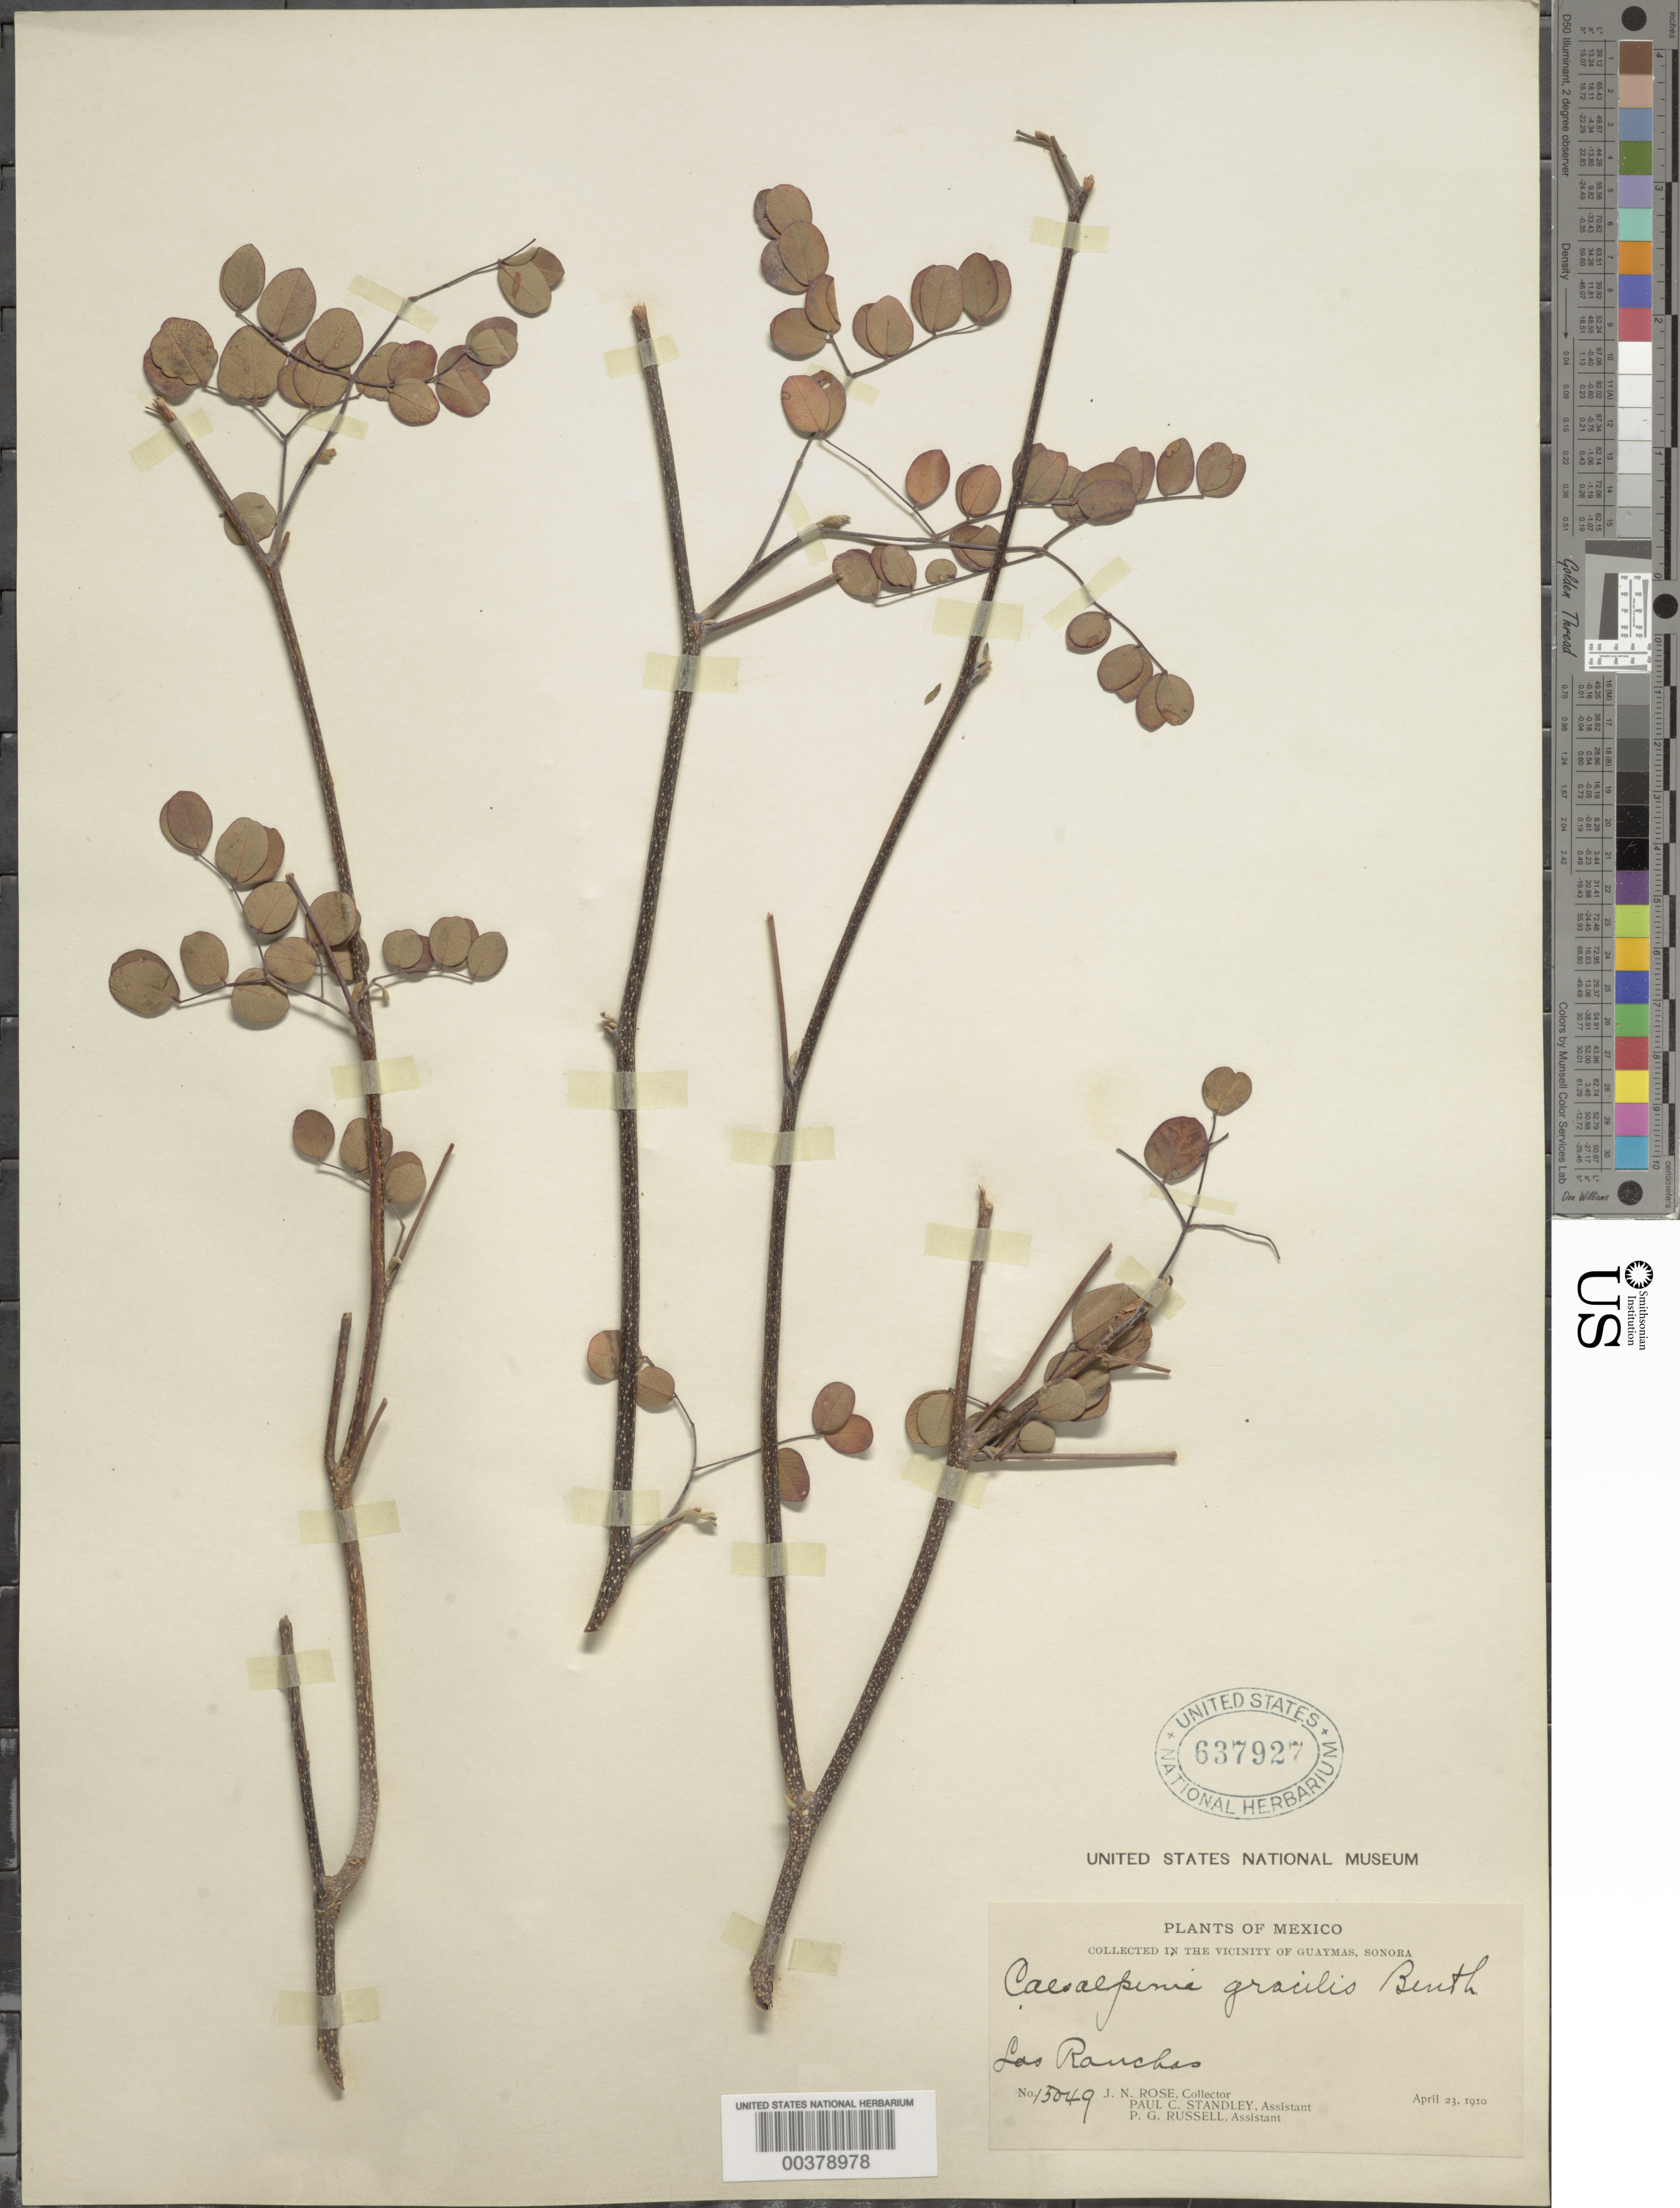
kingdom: Plantae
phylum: Tracheophyta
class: Magnoliopsida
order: Fabales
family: Fabaceae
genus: Coulteria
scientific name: Coulteria pumila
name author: (Britton & Rose) Sotuyo & G.P. Lewis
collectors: J. N. Rose, P. C. Standley & P. G. Russell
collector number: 15049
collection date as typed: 23 Apr 1910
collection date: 1910-04-23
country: Mexico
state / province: Sonora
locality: Los ranchas; vicinity of Guaymas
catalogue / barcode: US 637927